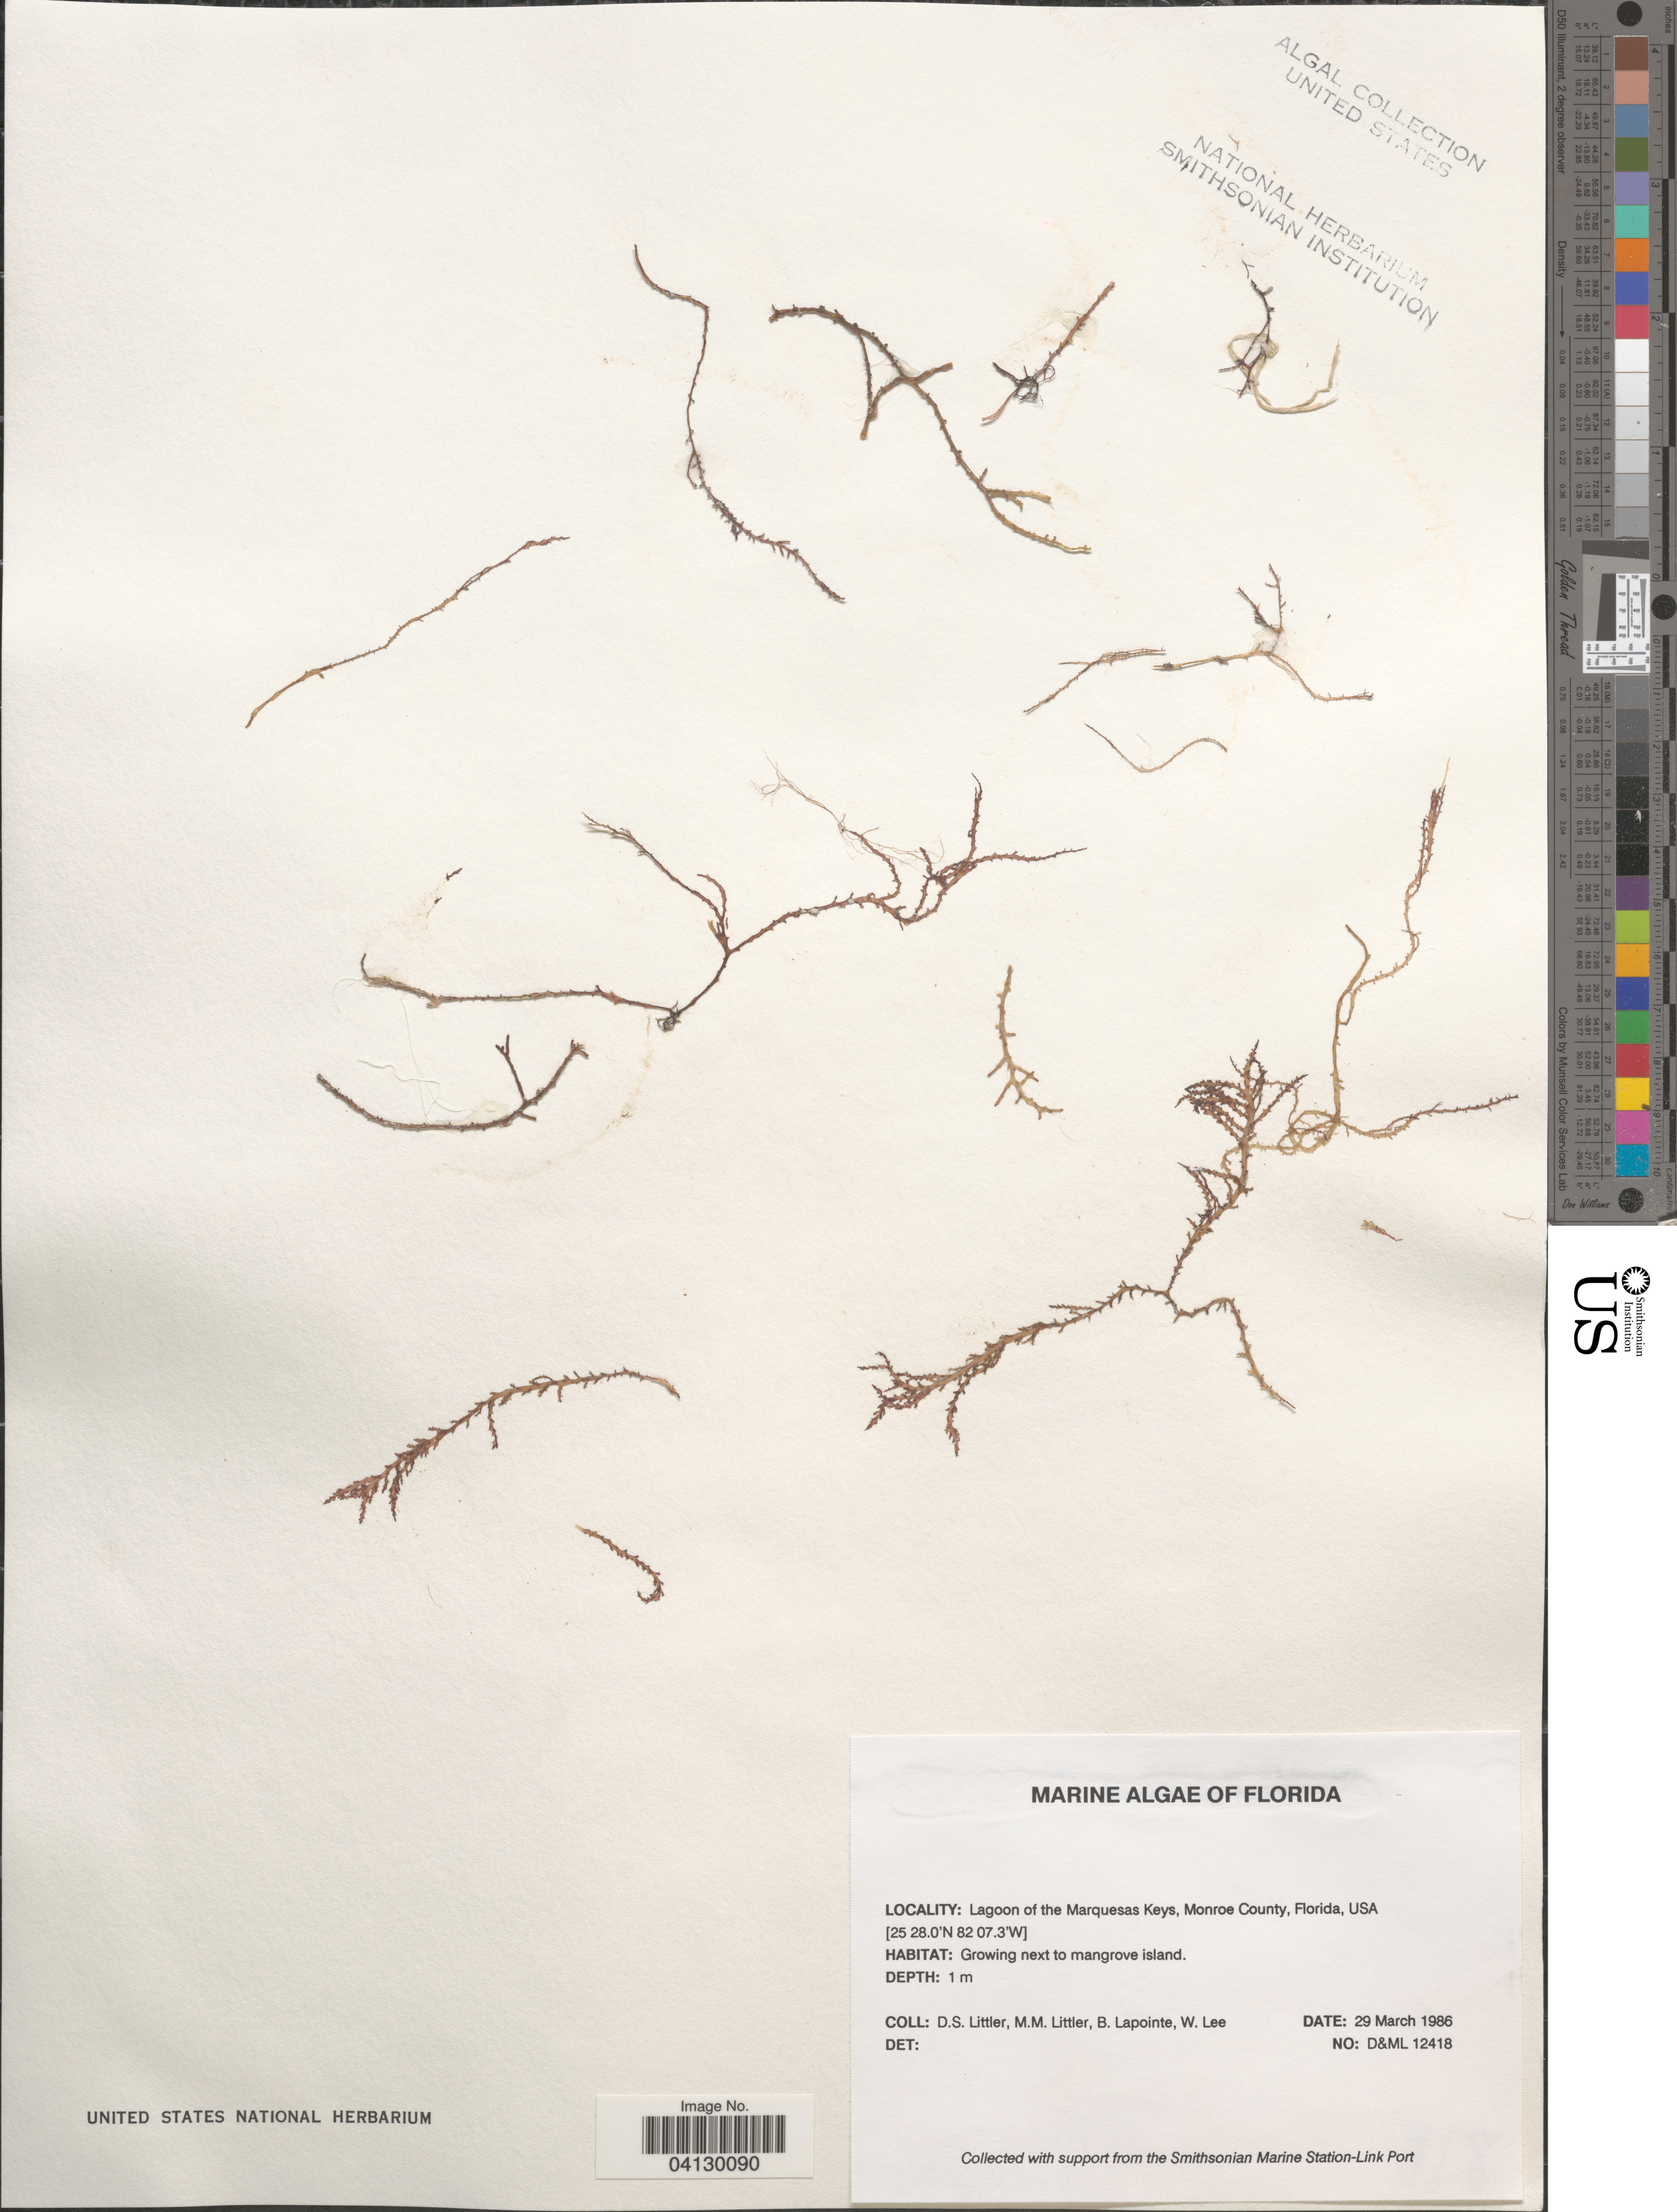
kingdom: Plantae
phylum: Rhodophyta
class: Florideophyceae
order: Corallinales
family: Corallinaceae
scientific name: Crustose Coralline Algae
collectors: D. S. Littler, B. Lapointe & W. Lee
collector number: D&ML 12418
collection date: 1986-03-29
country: United States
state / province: Florida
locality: Lagoon of the Marquesas Keys, Monroe County.